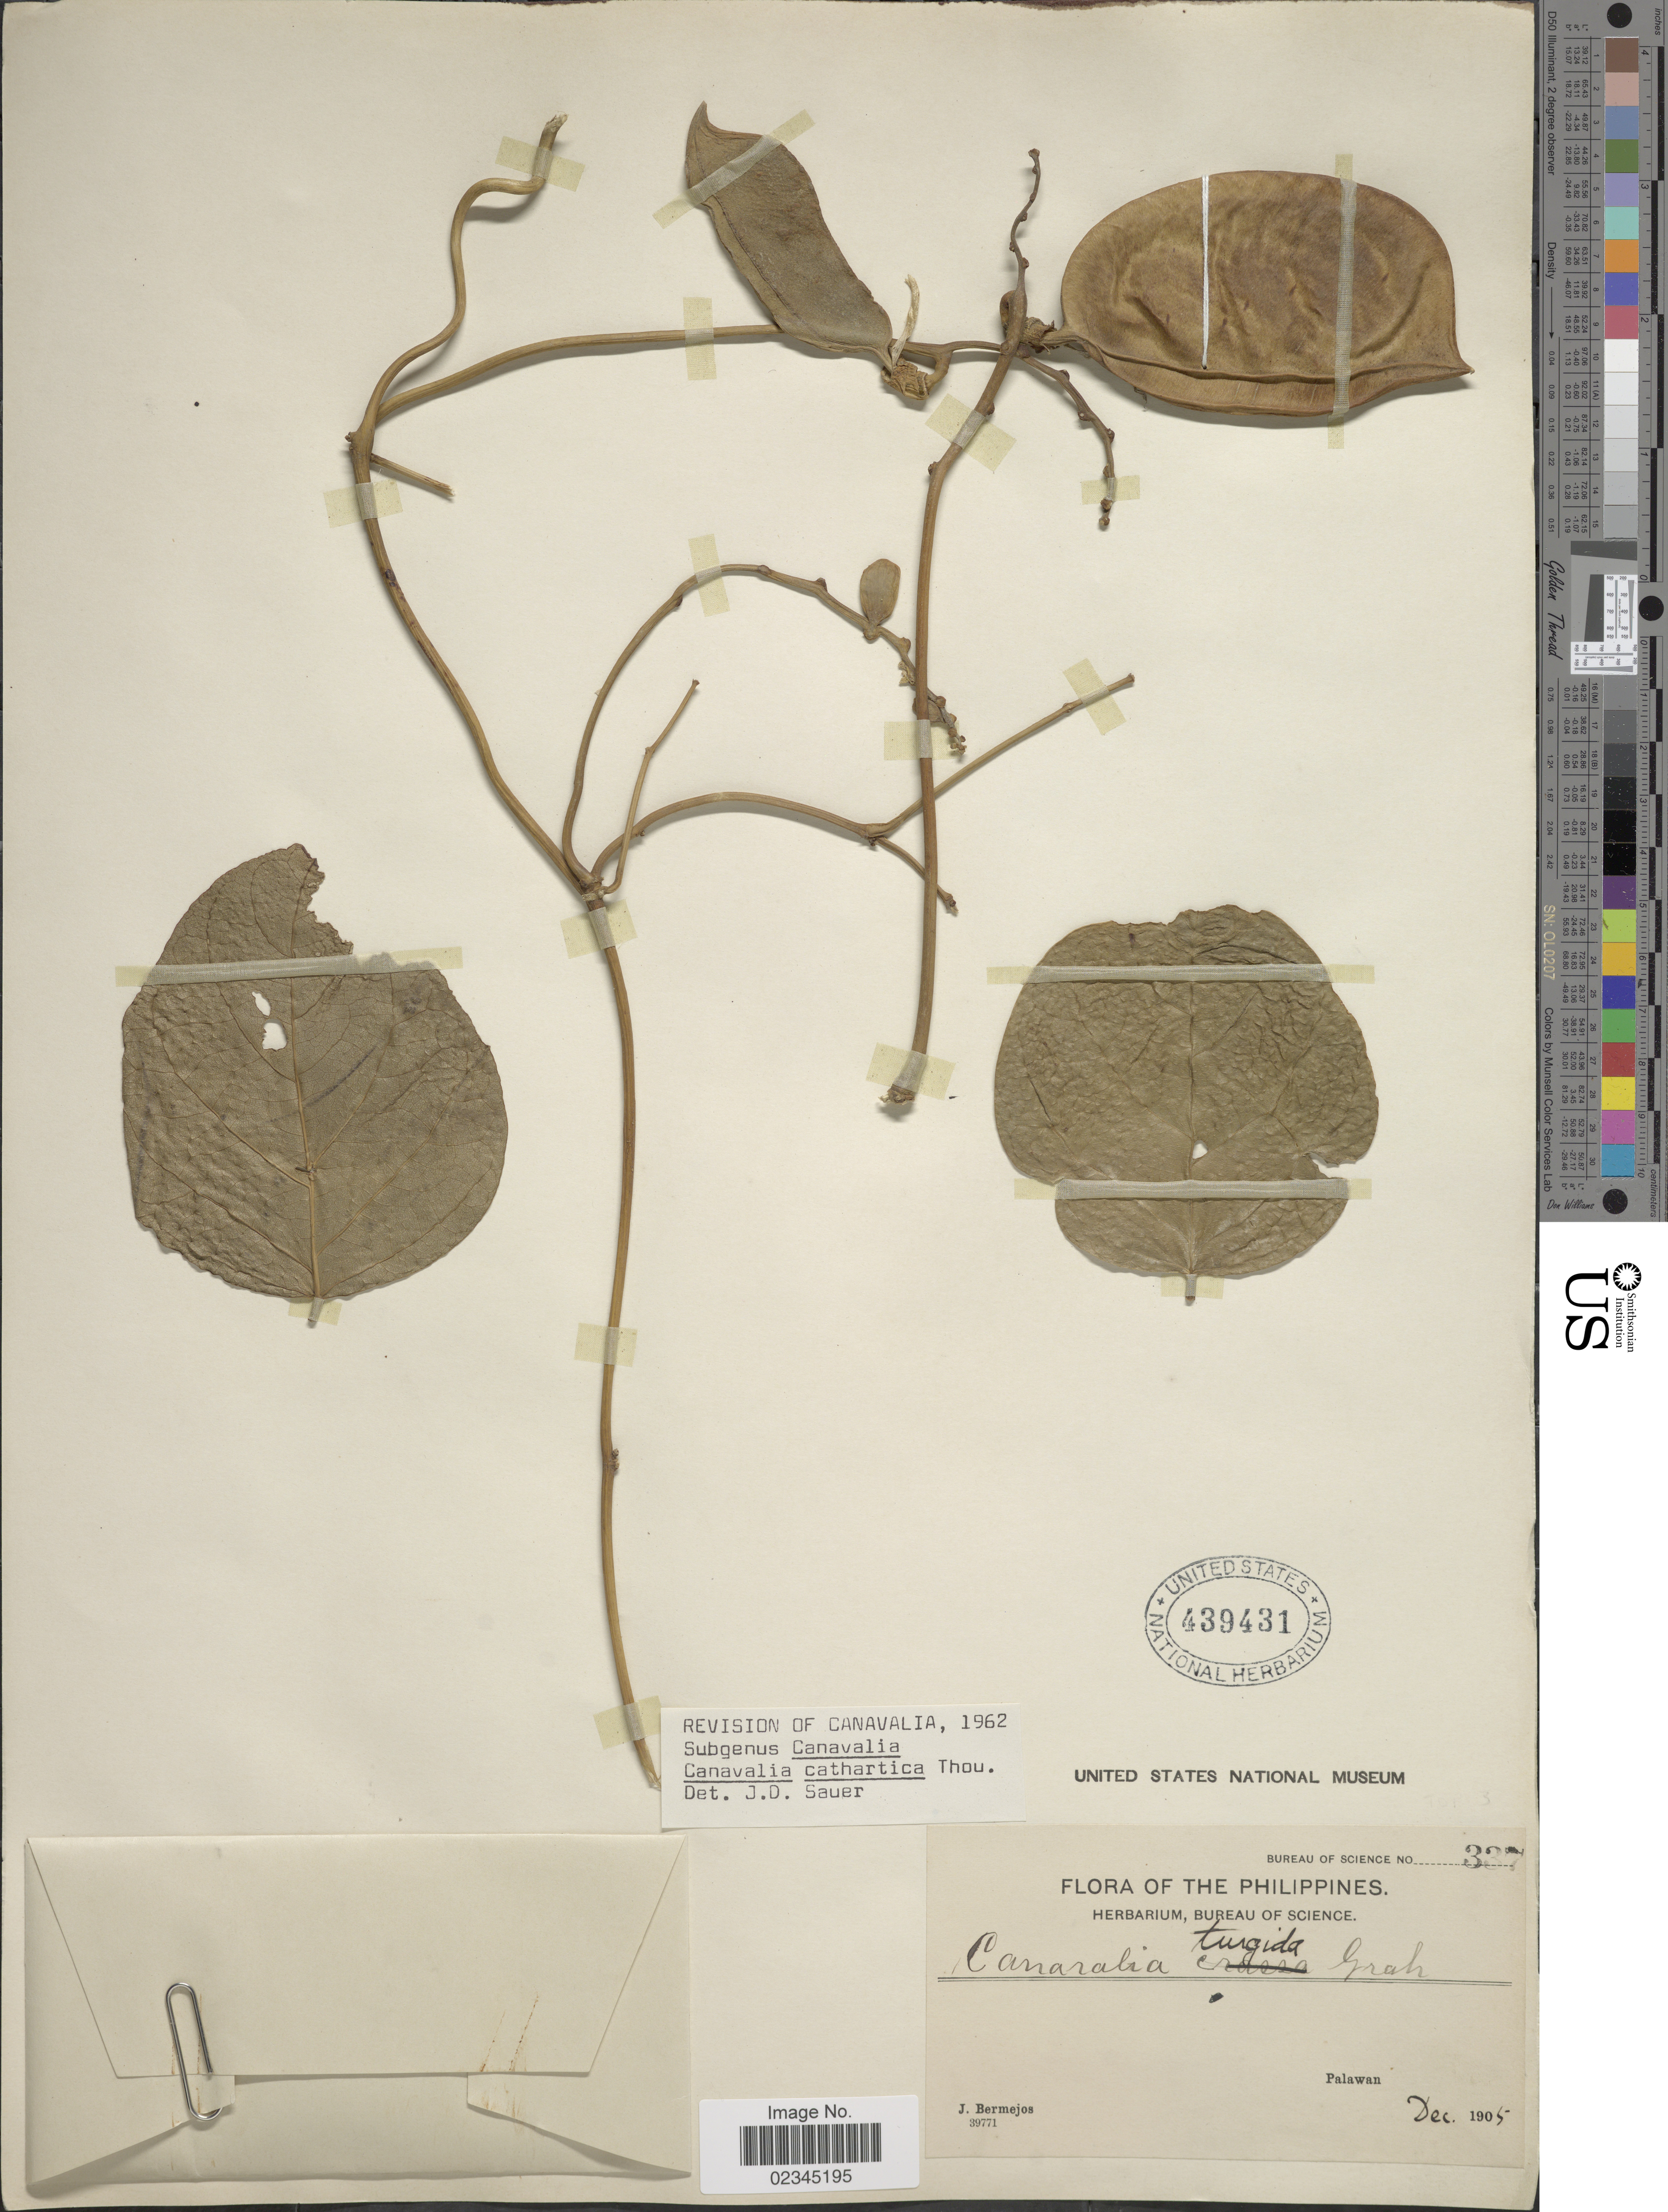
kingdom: Plantae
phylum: Tracheophyta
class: Magnoliopsida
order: Fabales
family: Fabaceae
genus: Canavalia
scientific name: Canavalia cathartica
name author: Thouars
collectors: J. Bermejos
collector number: Bureau of Science 337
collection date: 1905-12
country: Philippines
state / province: Mimaropa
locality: Palawan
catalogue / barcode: US 439431